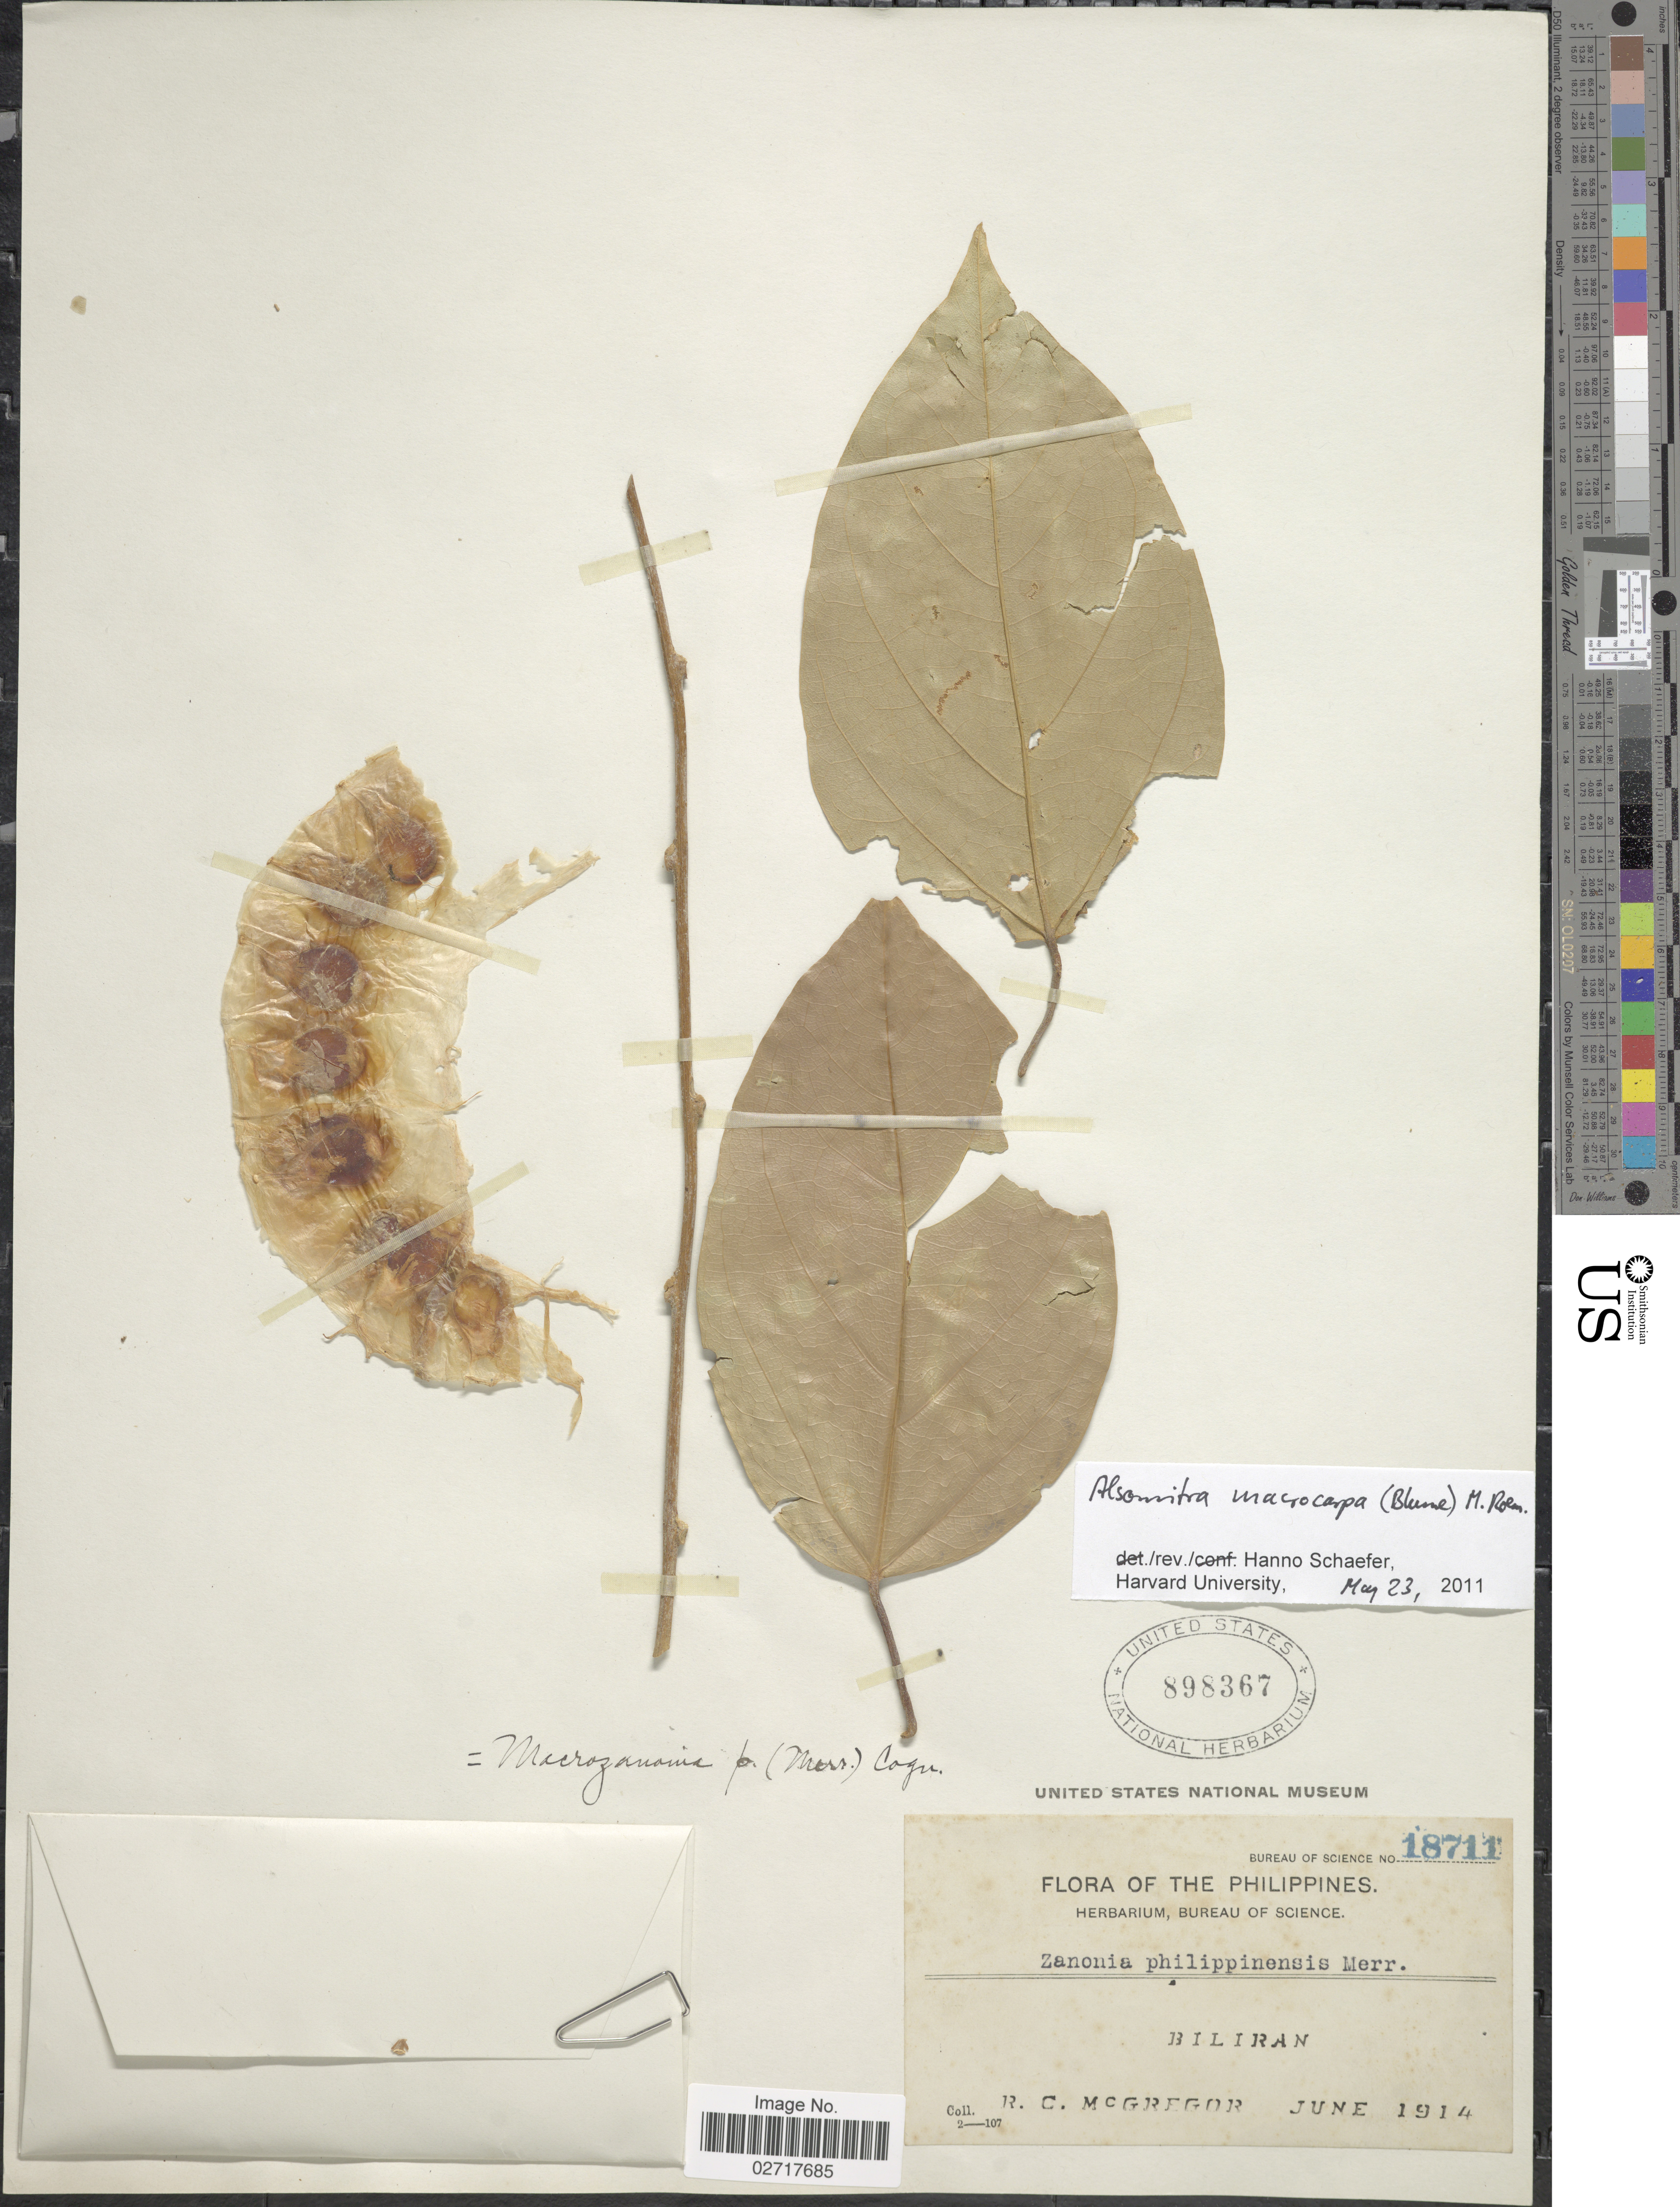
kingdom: Plantae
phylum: Tracheophyta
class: Magnoliopsida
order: Cucurbitales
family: Cucurbitaceae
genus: Alsomitra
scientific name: Alsomitra philippinensis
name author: Cogn.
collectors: R. C. McGregor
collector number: Bureau of Science 18711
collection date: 1914-06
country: Philippines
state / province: Eastern Visayas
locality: Biliran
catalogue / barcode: US 898367